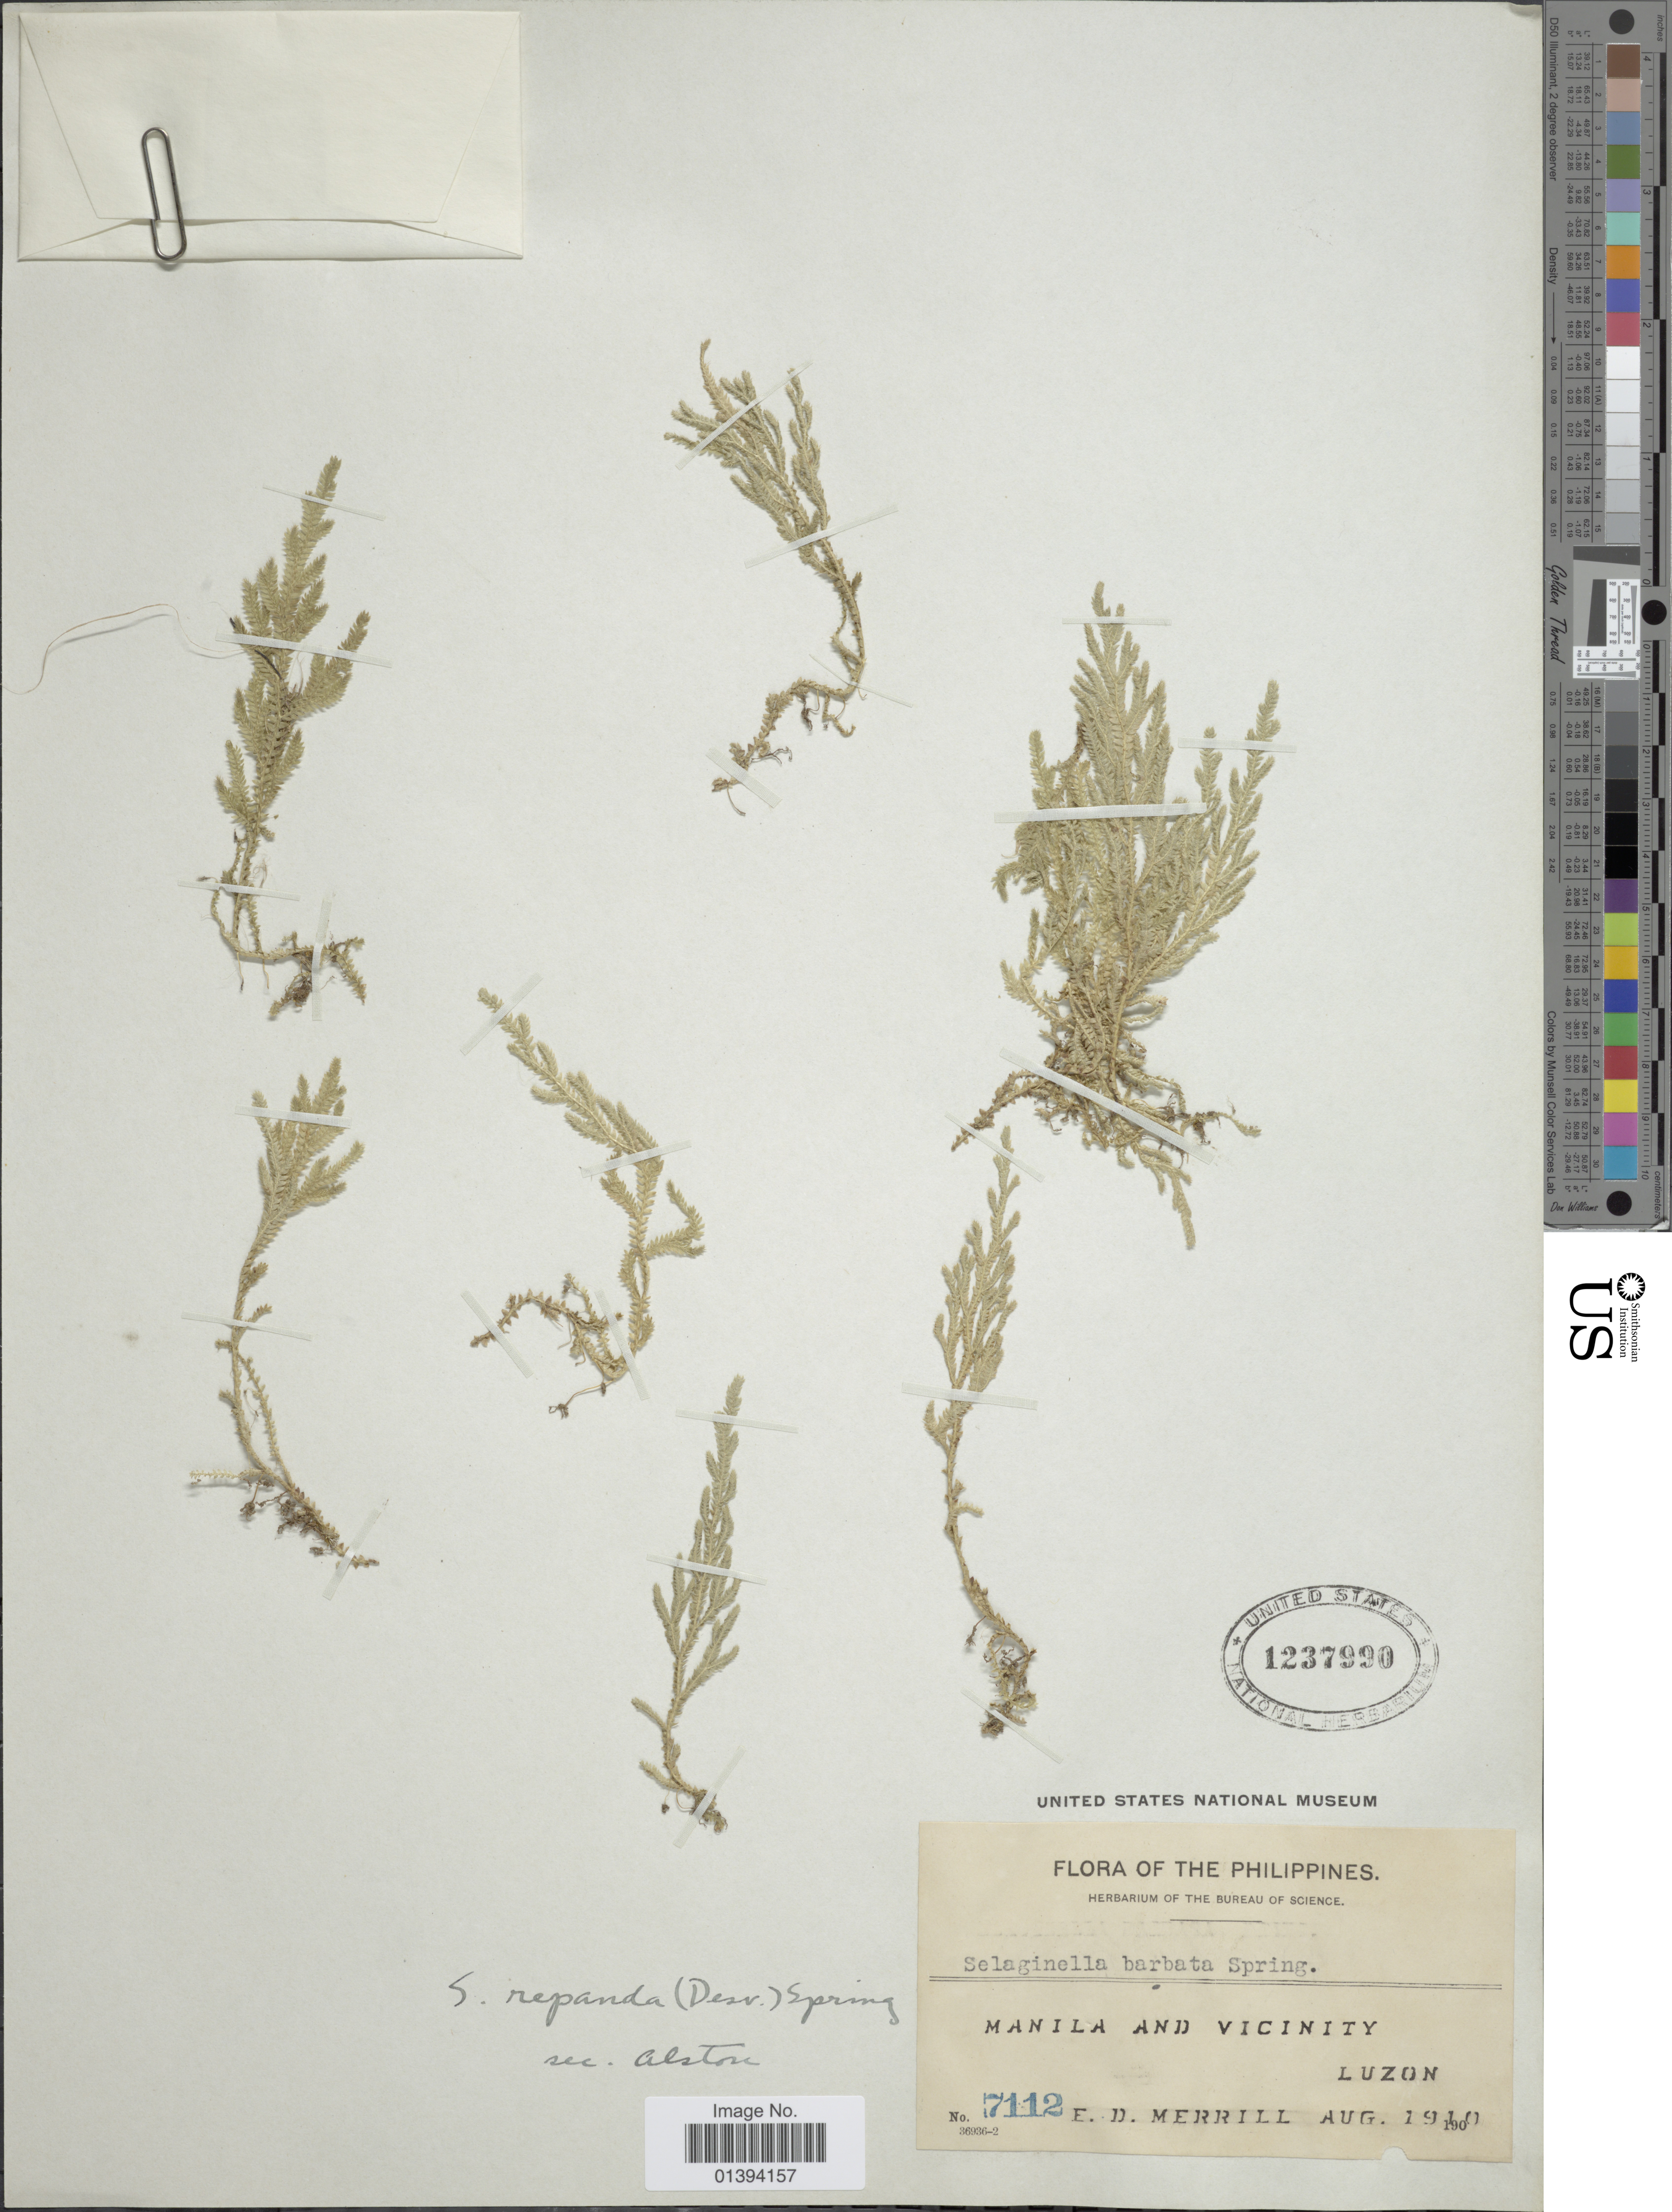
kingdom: Plantae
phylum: Tracheophyta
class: Lycopodiopsida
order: Selaginellales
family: Selaginellaceae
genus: Selaginella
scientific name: Selaginella repanda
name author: (Desv. ex Poir.) Spring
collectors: E. D. Merrill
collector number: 7112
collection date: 1910-08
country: Philippines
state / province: Central Luzon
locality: Manila and Vicinity Luzon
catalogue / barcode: US 1237990